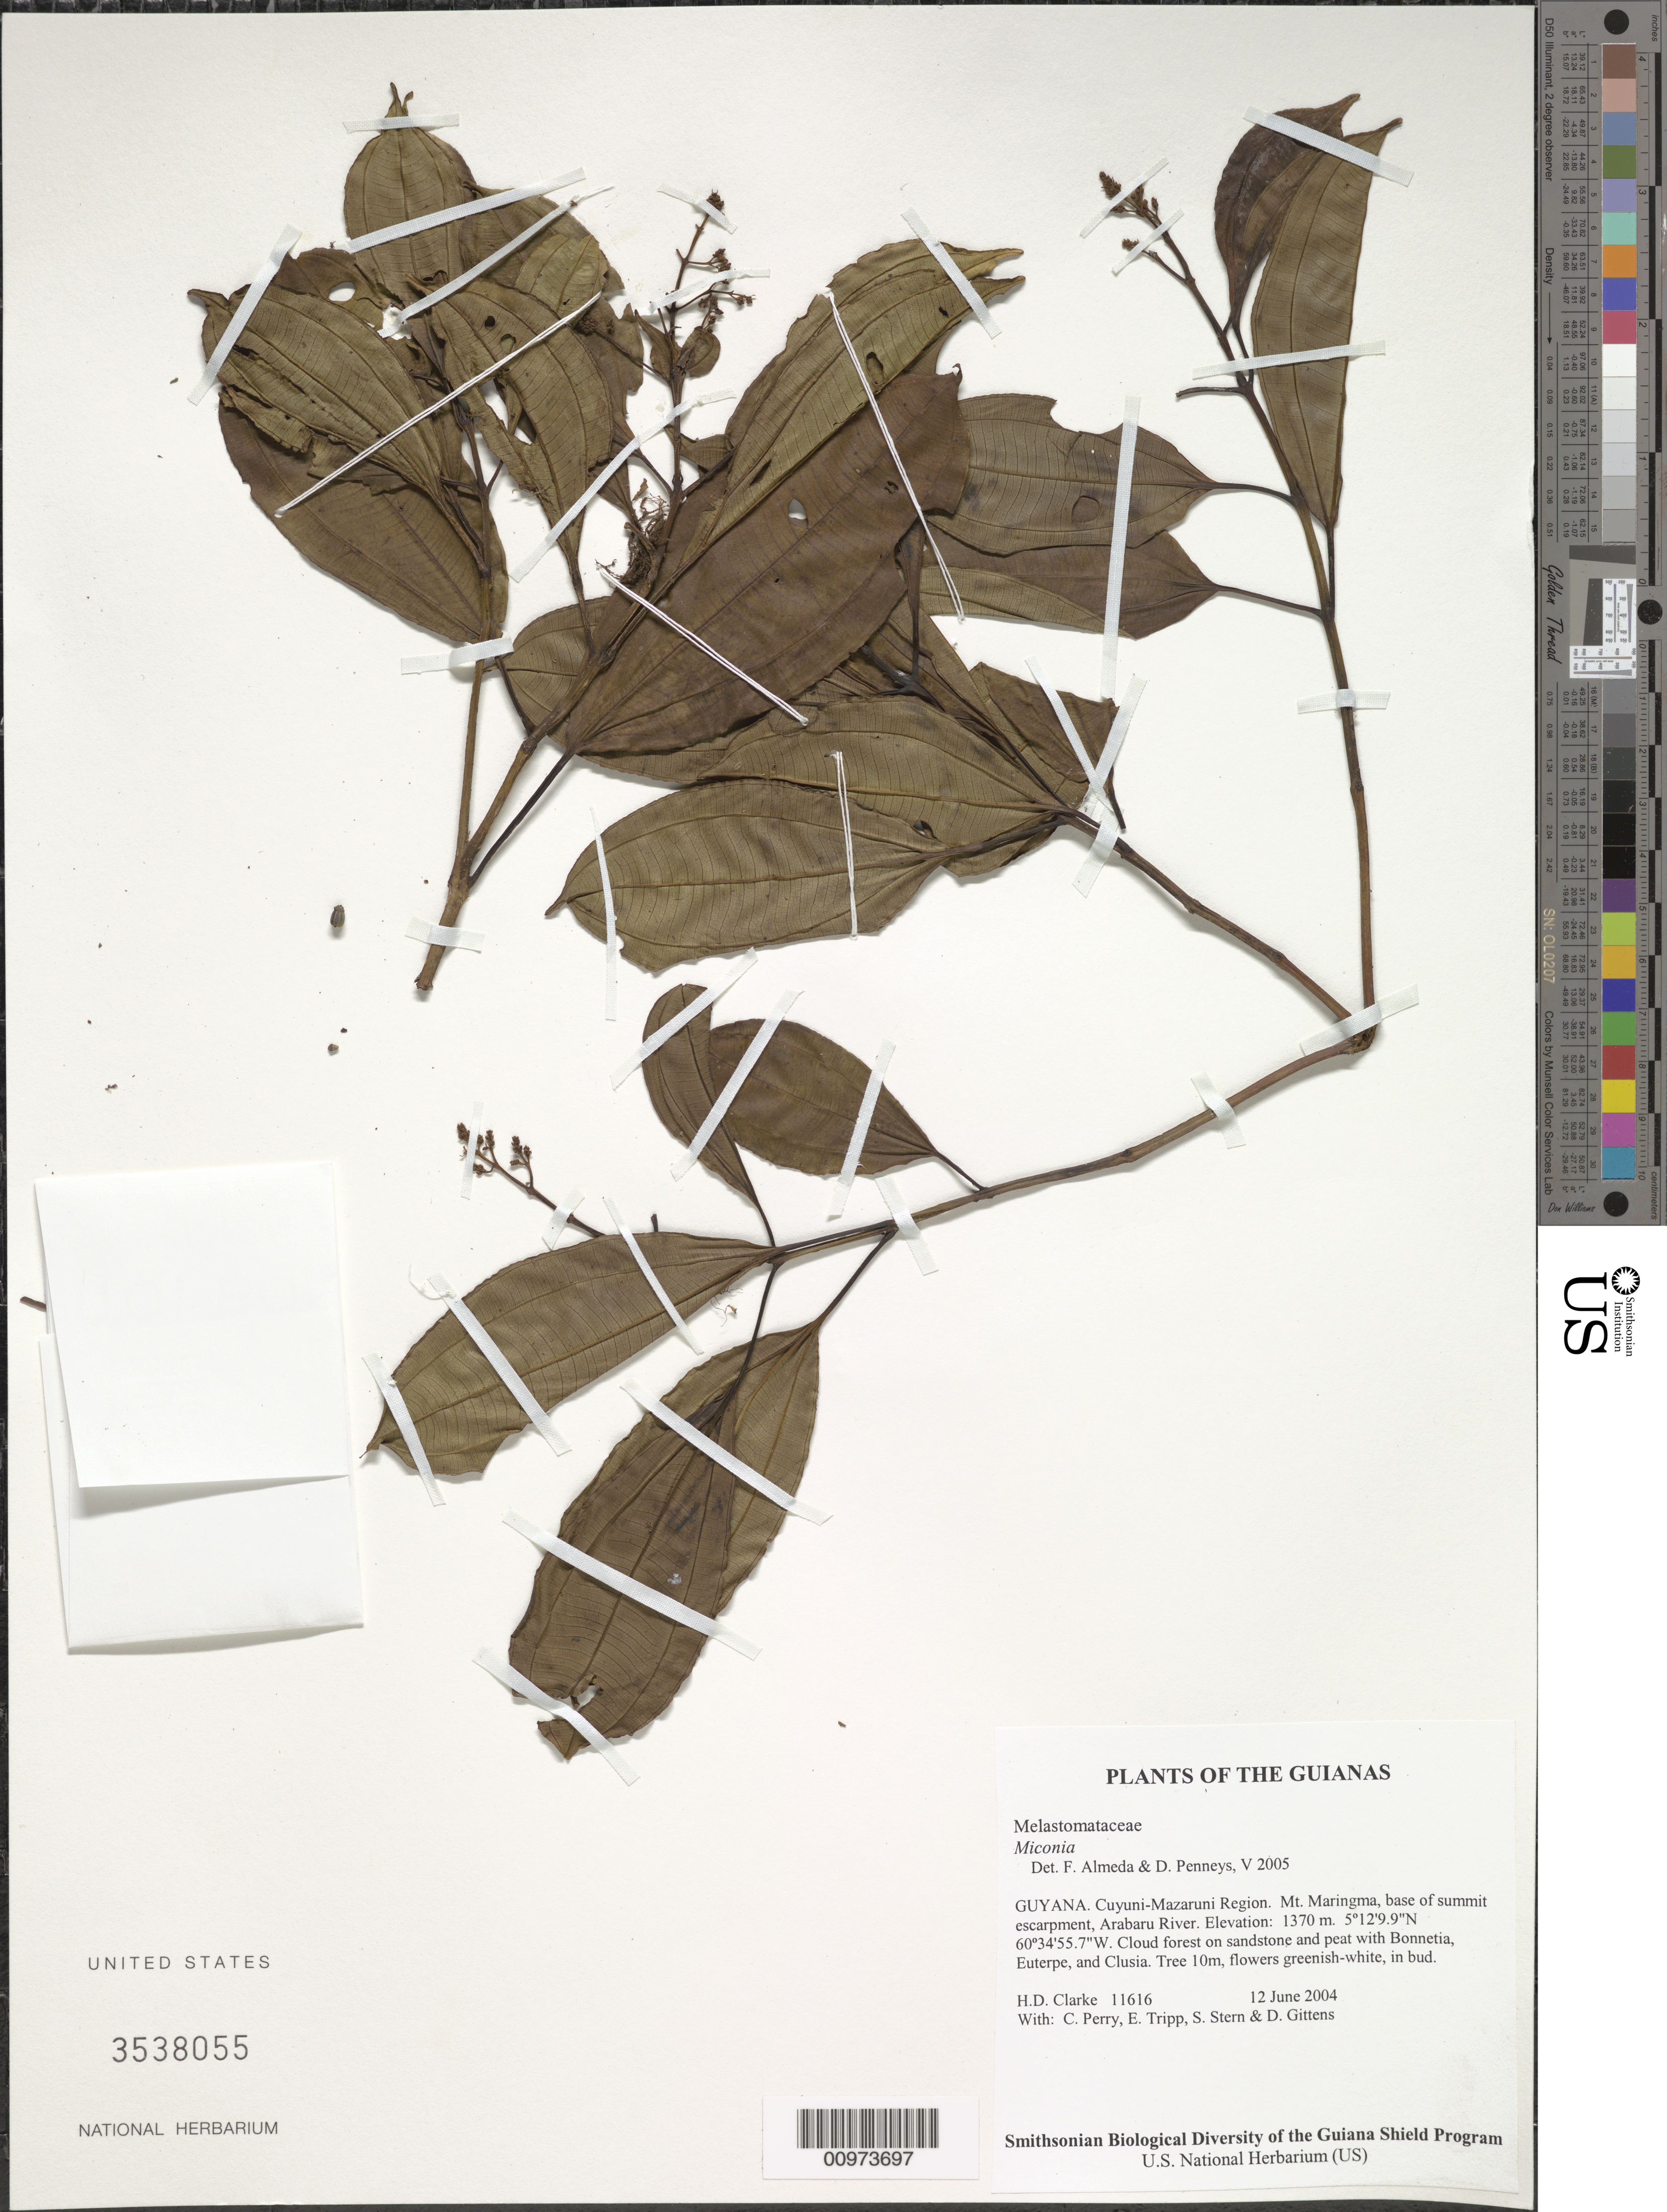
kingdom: Plantae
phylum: Tracheophyta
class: Magnoliopsida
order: Myrtales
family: Melastomataceae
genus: Miconia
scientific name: Miconia sp.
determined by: Almeda, F.; Penneys, D. S.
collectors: H. D. Clarke, C. Perry, E. Tripp, S. R. Stern & D. Gittens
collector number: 11616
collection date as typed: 12 June 2004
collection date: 2004-06-12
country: Guyana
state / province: Cuyuni-Mazaruni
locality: Mt. Maringma, base of summit escarpment, Arabaru River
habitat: Cloud forest on sandstone and peat with Bonnetia, Euterpe, and Clusia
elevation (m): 1370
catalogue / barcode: US 3538055